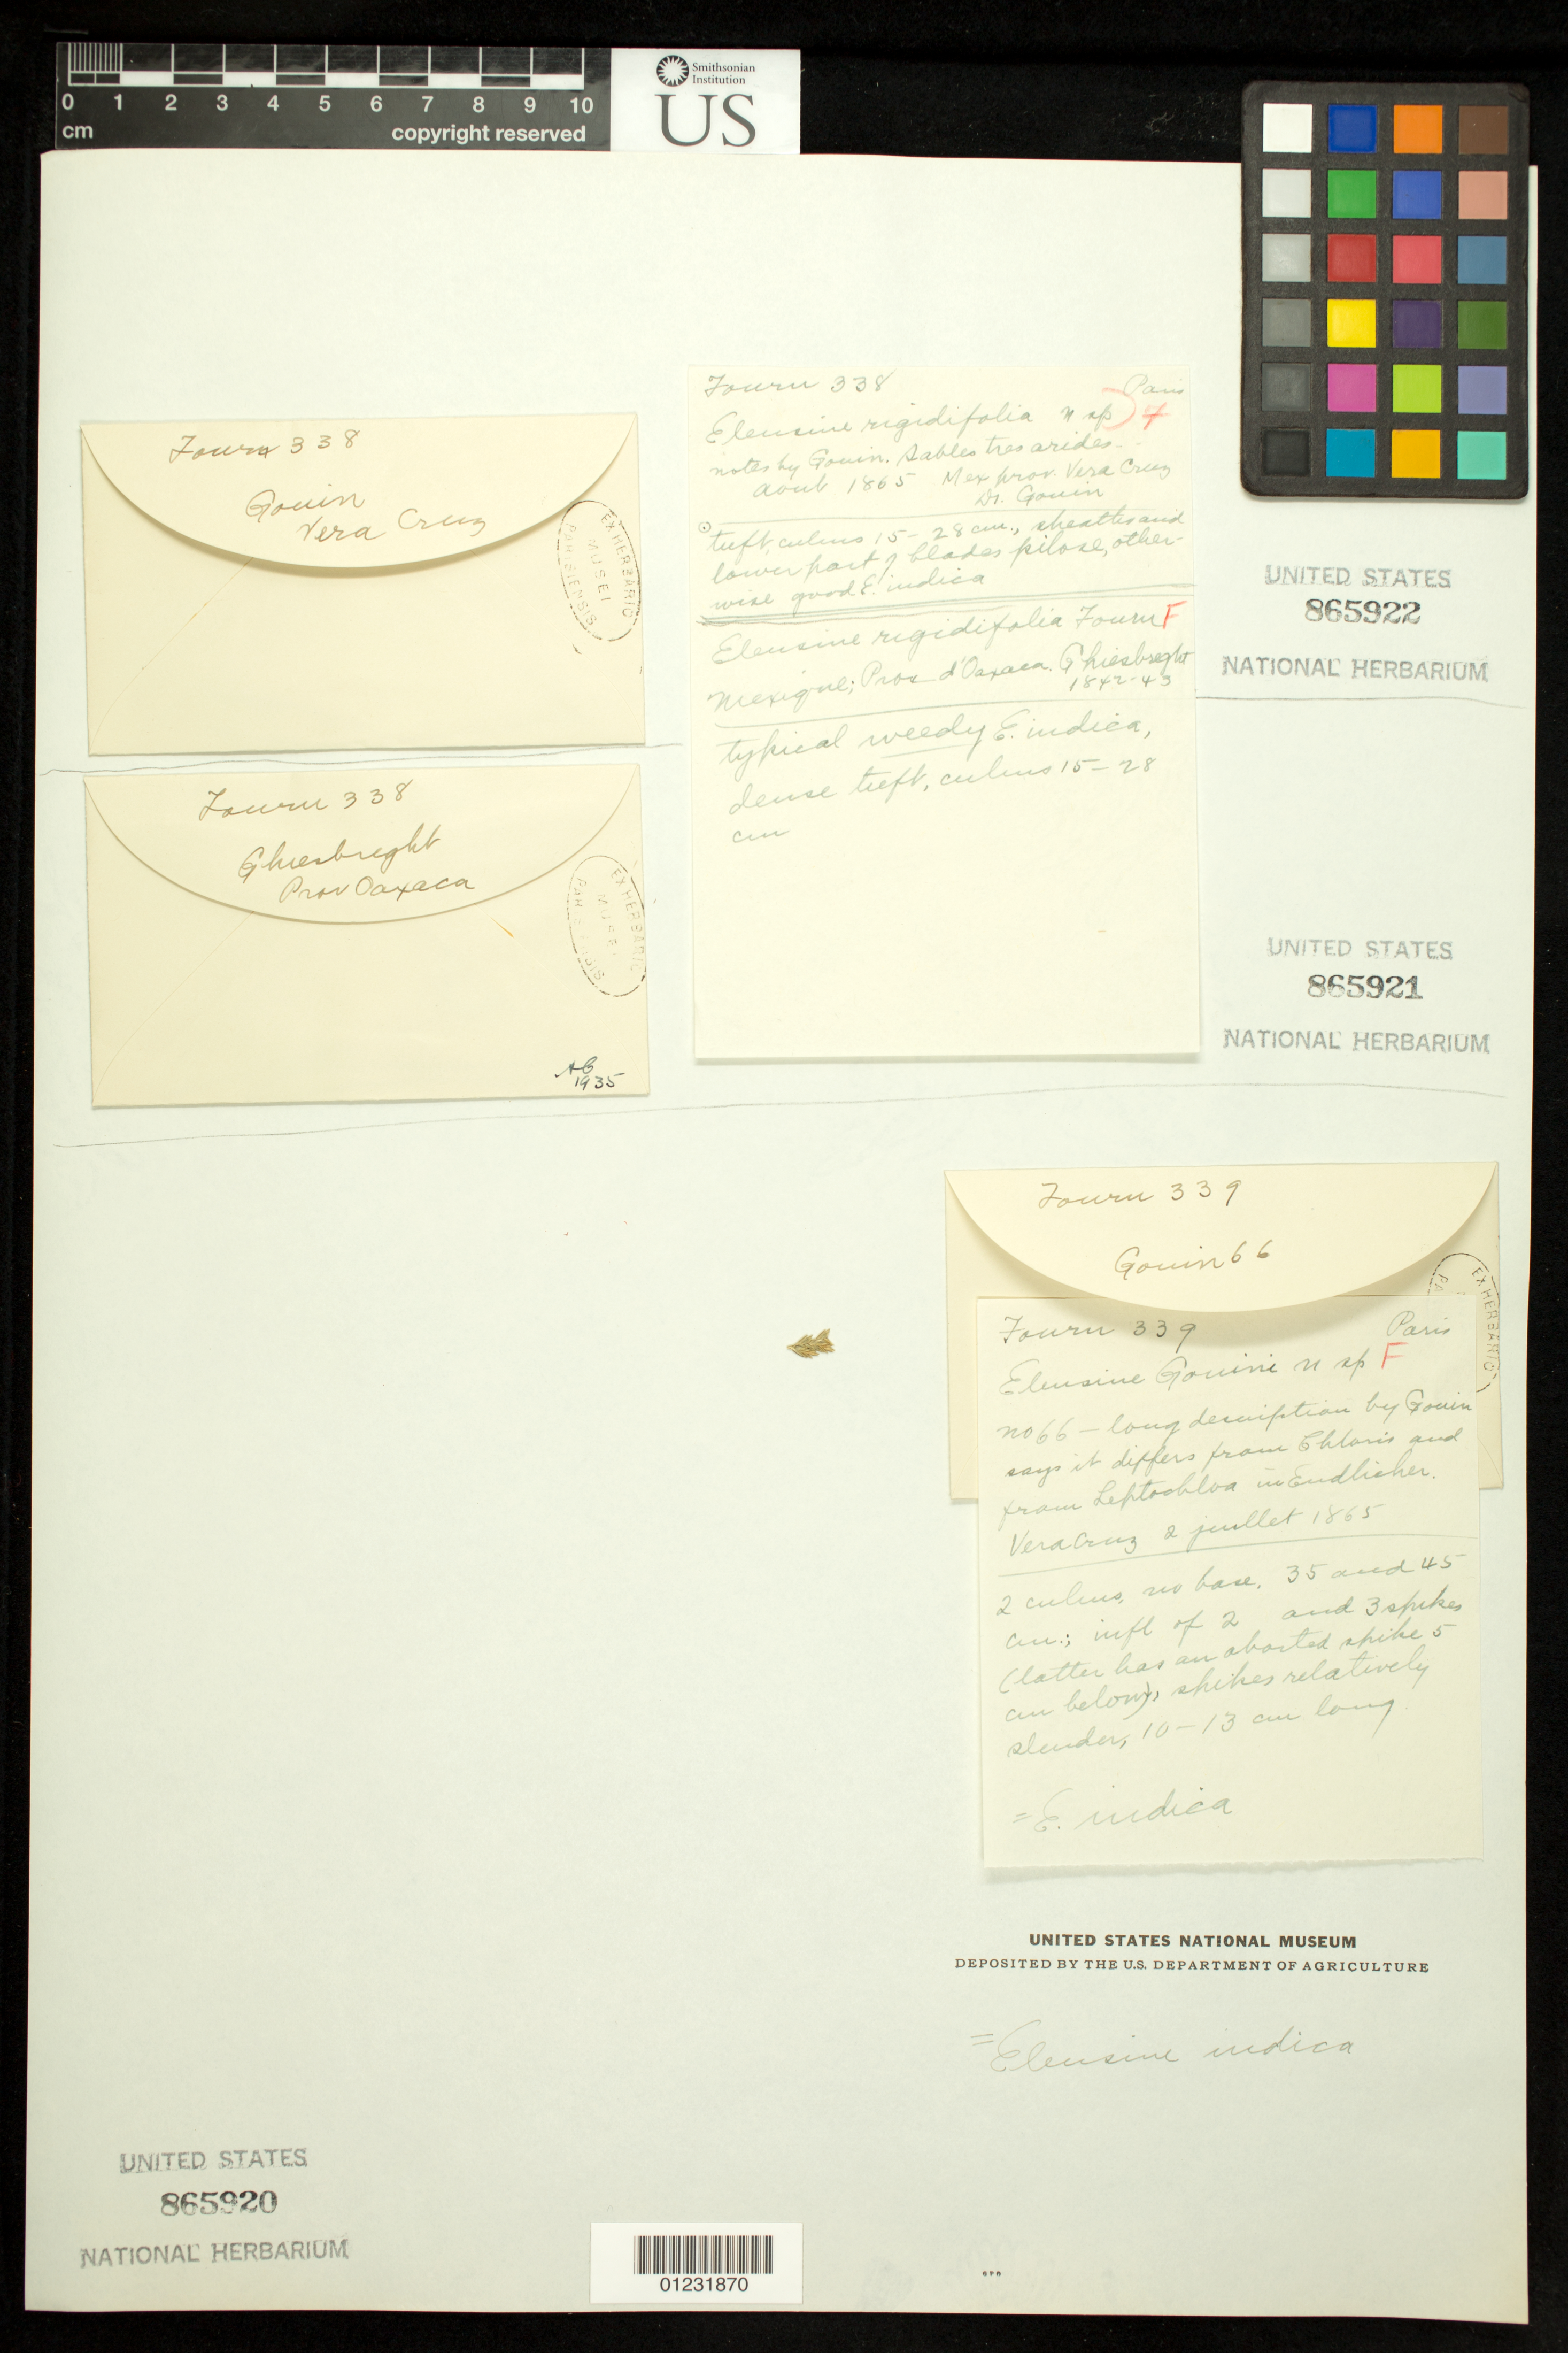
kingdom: Plantae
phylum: Tracheophyta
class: Liliopsida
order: Poales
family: Poaceae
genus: Eleusine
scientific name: Eleusine rigidifolia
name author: E. Fourn.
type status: Syntype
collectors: A. B. Ghiesbreght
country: Mexico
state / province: Oaxaca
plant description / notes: Fragmentary material of type specimen ex herb. Paris.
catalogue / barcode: US 865922